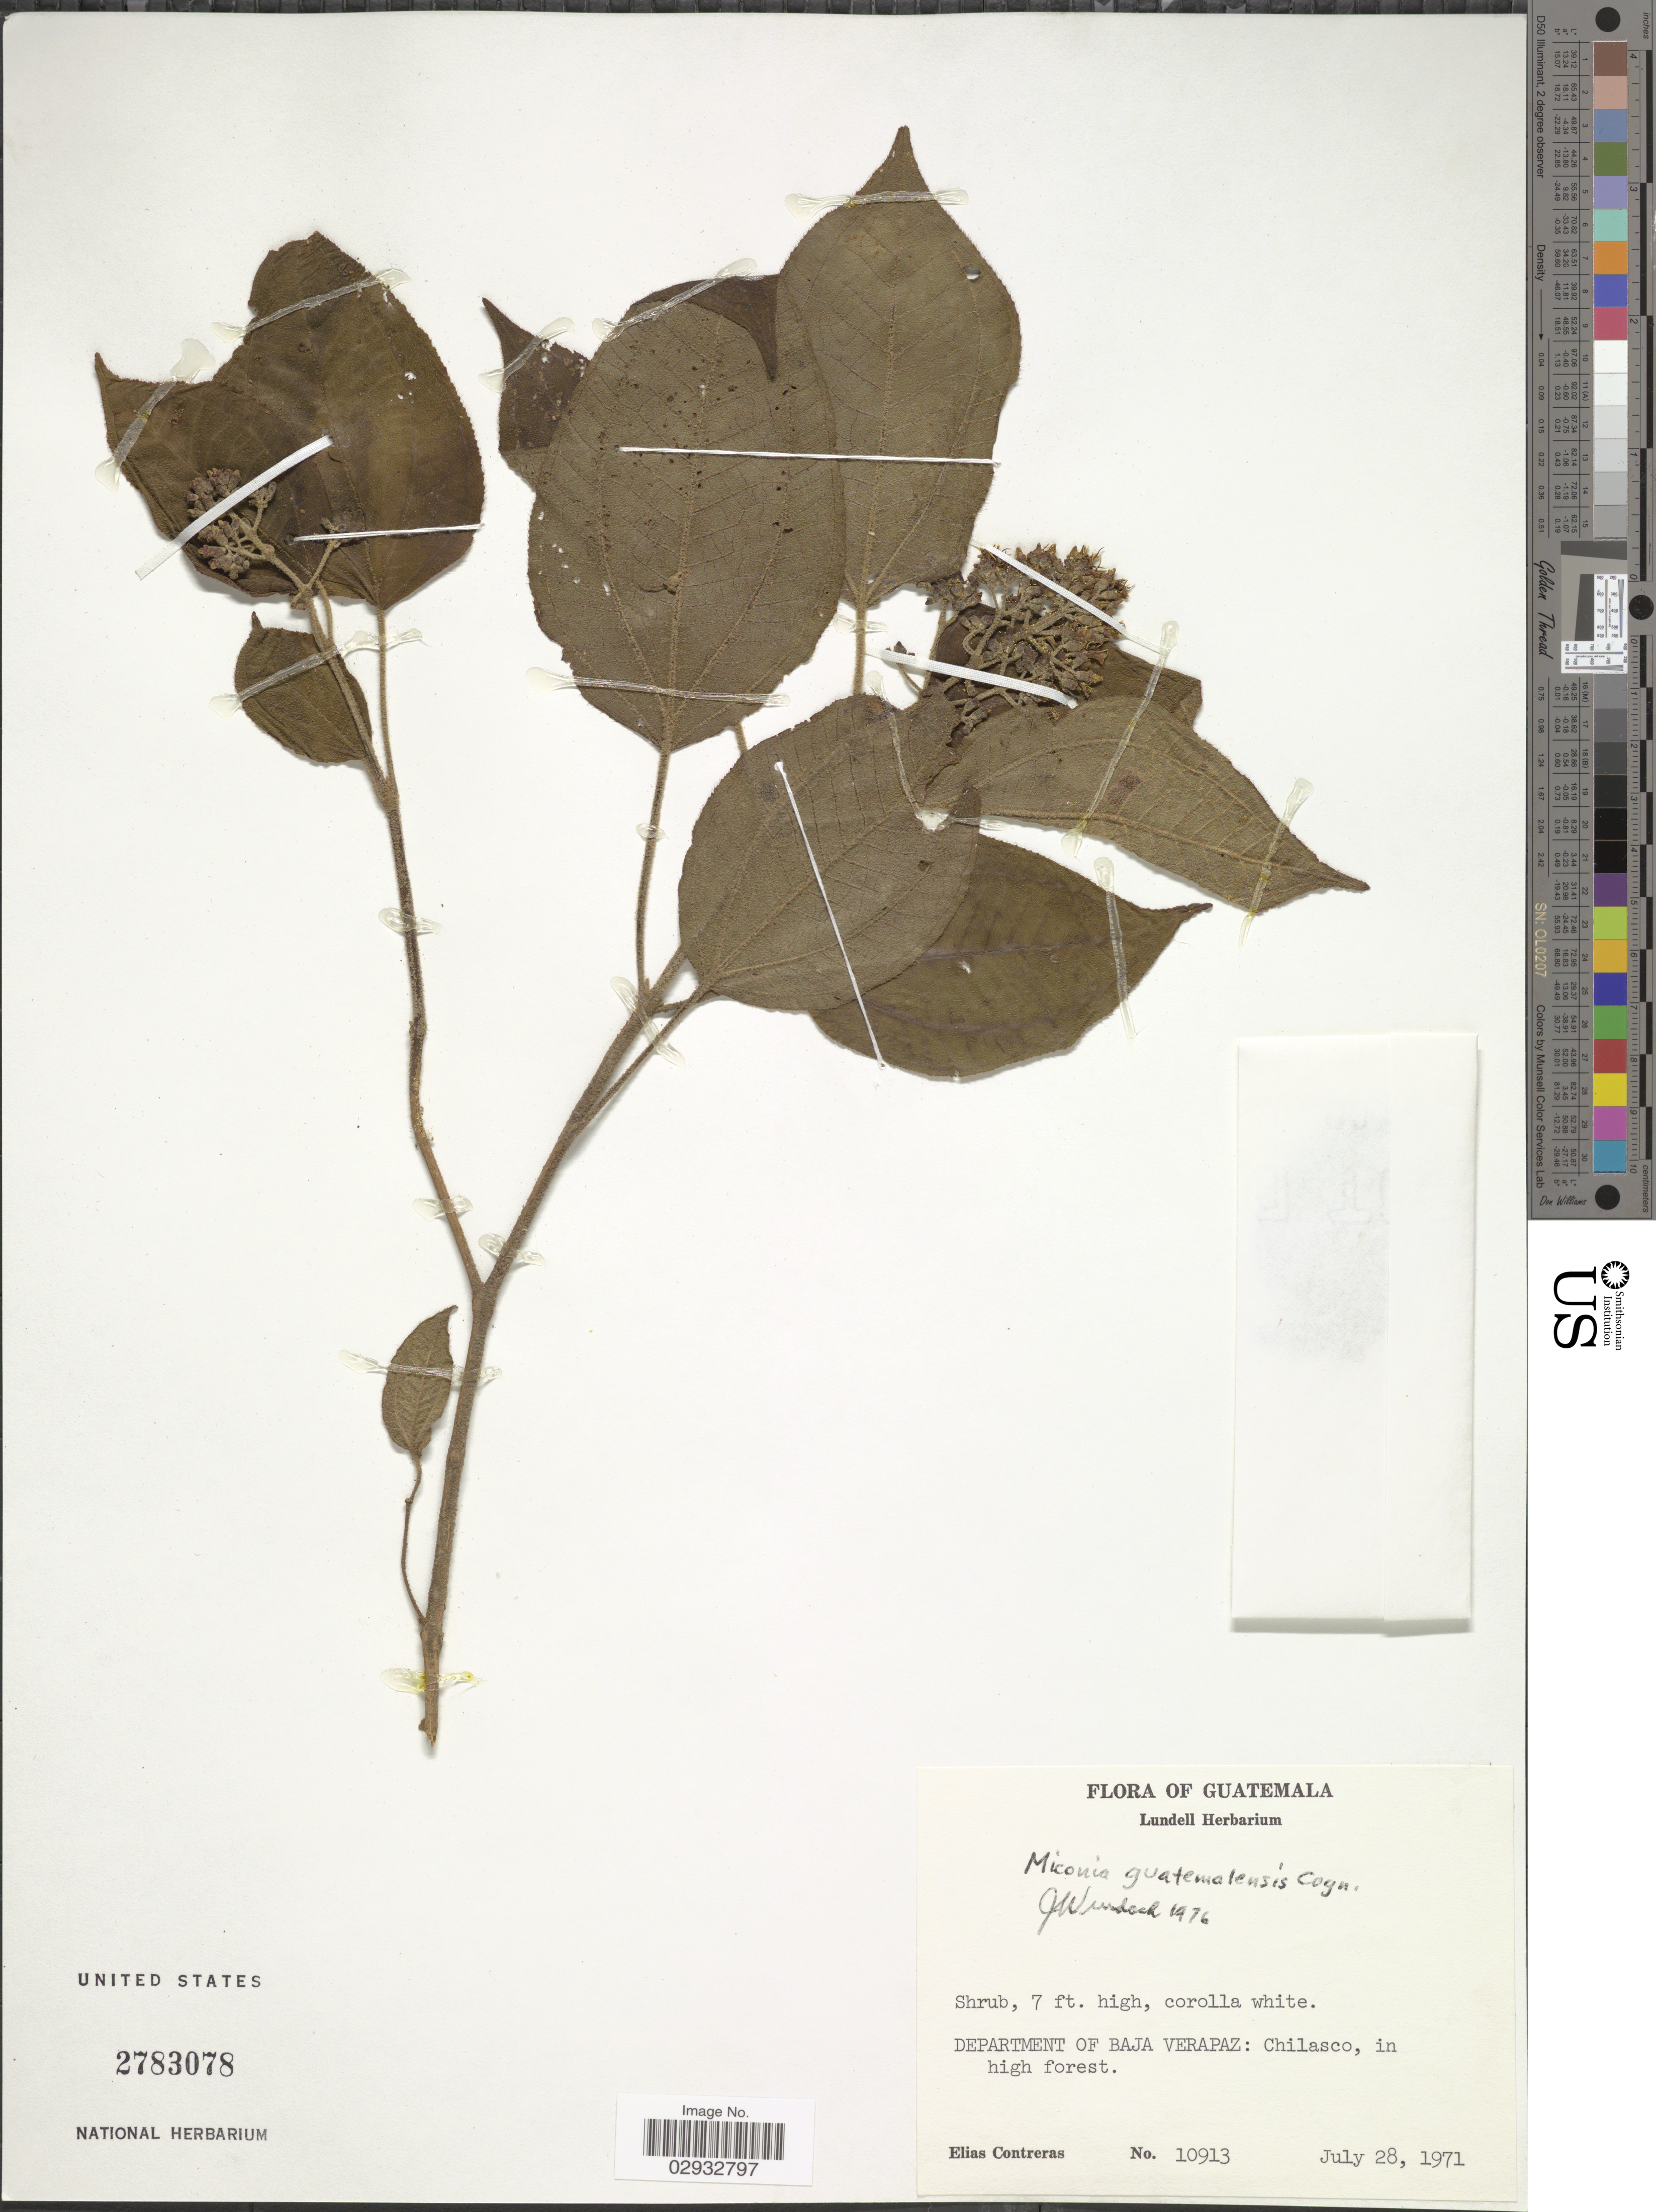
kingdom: Plantae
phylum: Tracheophyta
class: Magnoliopsida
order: Myrtales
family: Melastomataceae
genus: Miconia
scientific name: Miconia guatemalensis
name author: Cogn. in Donn. Sm.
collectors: E. Contreras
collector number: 10913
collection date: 1971-07-28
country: Guatemala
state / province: Baja Verapaz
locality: Department of Baja Verapaz: Chilasco.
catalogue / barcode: US 2783078